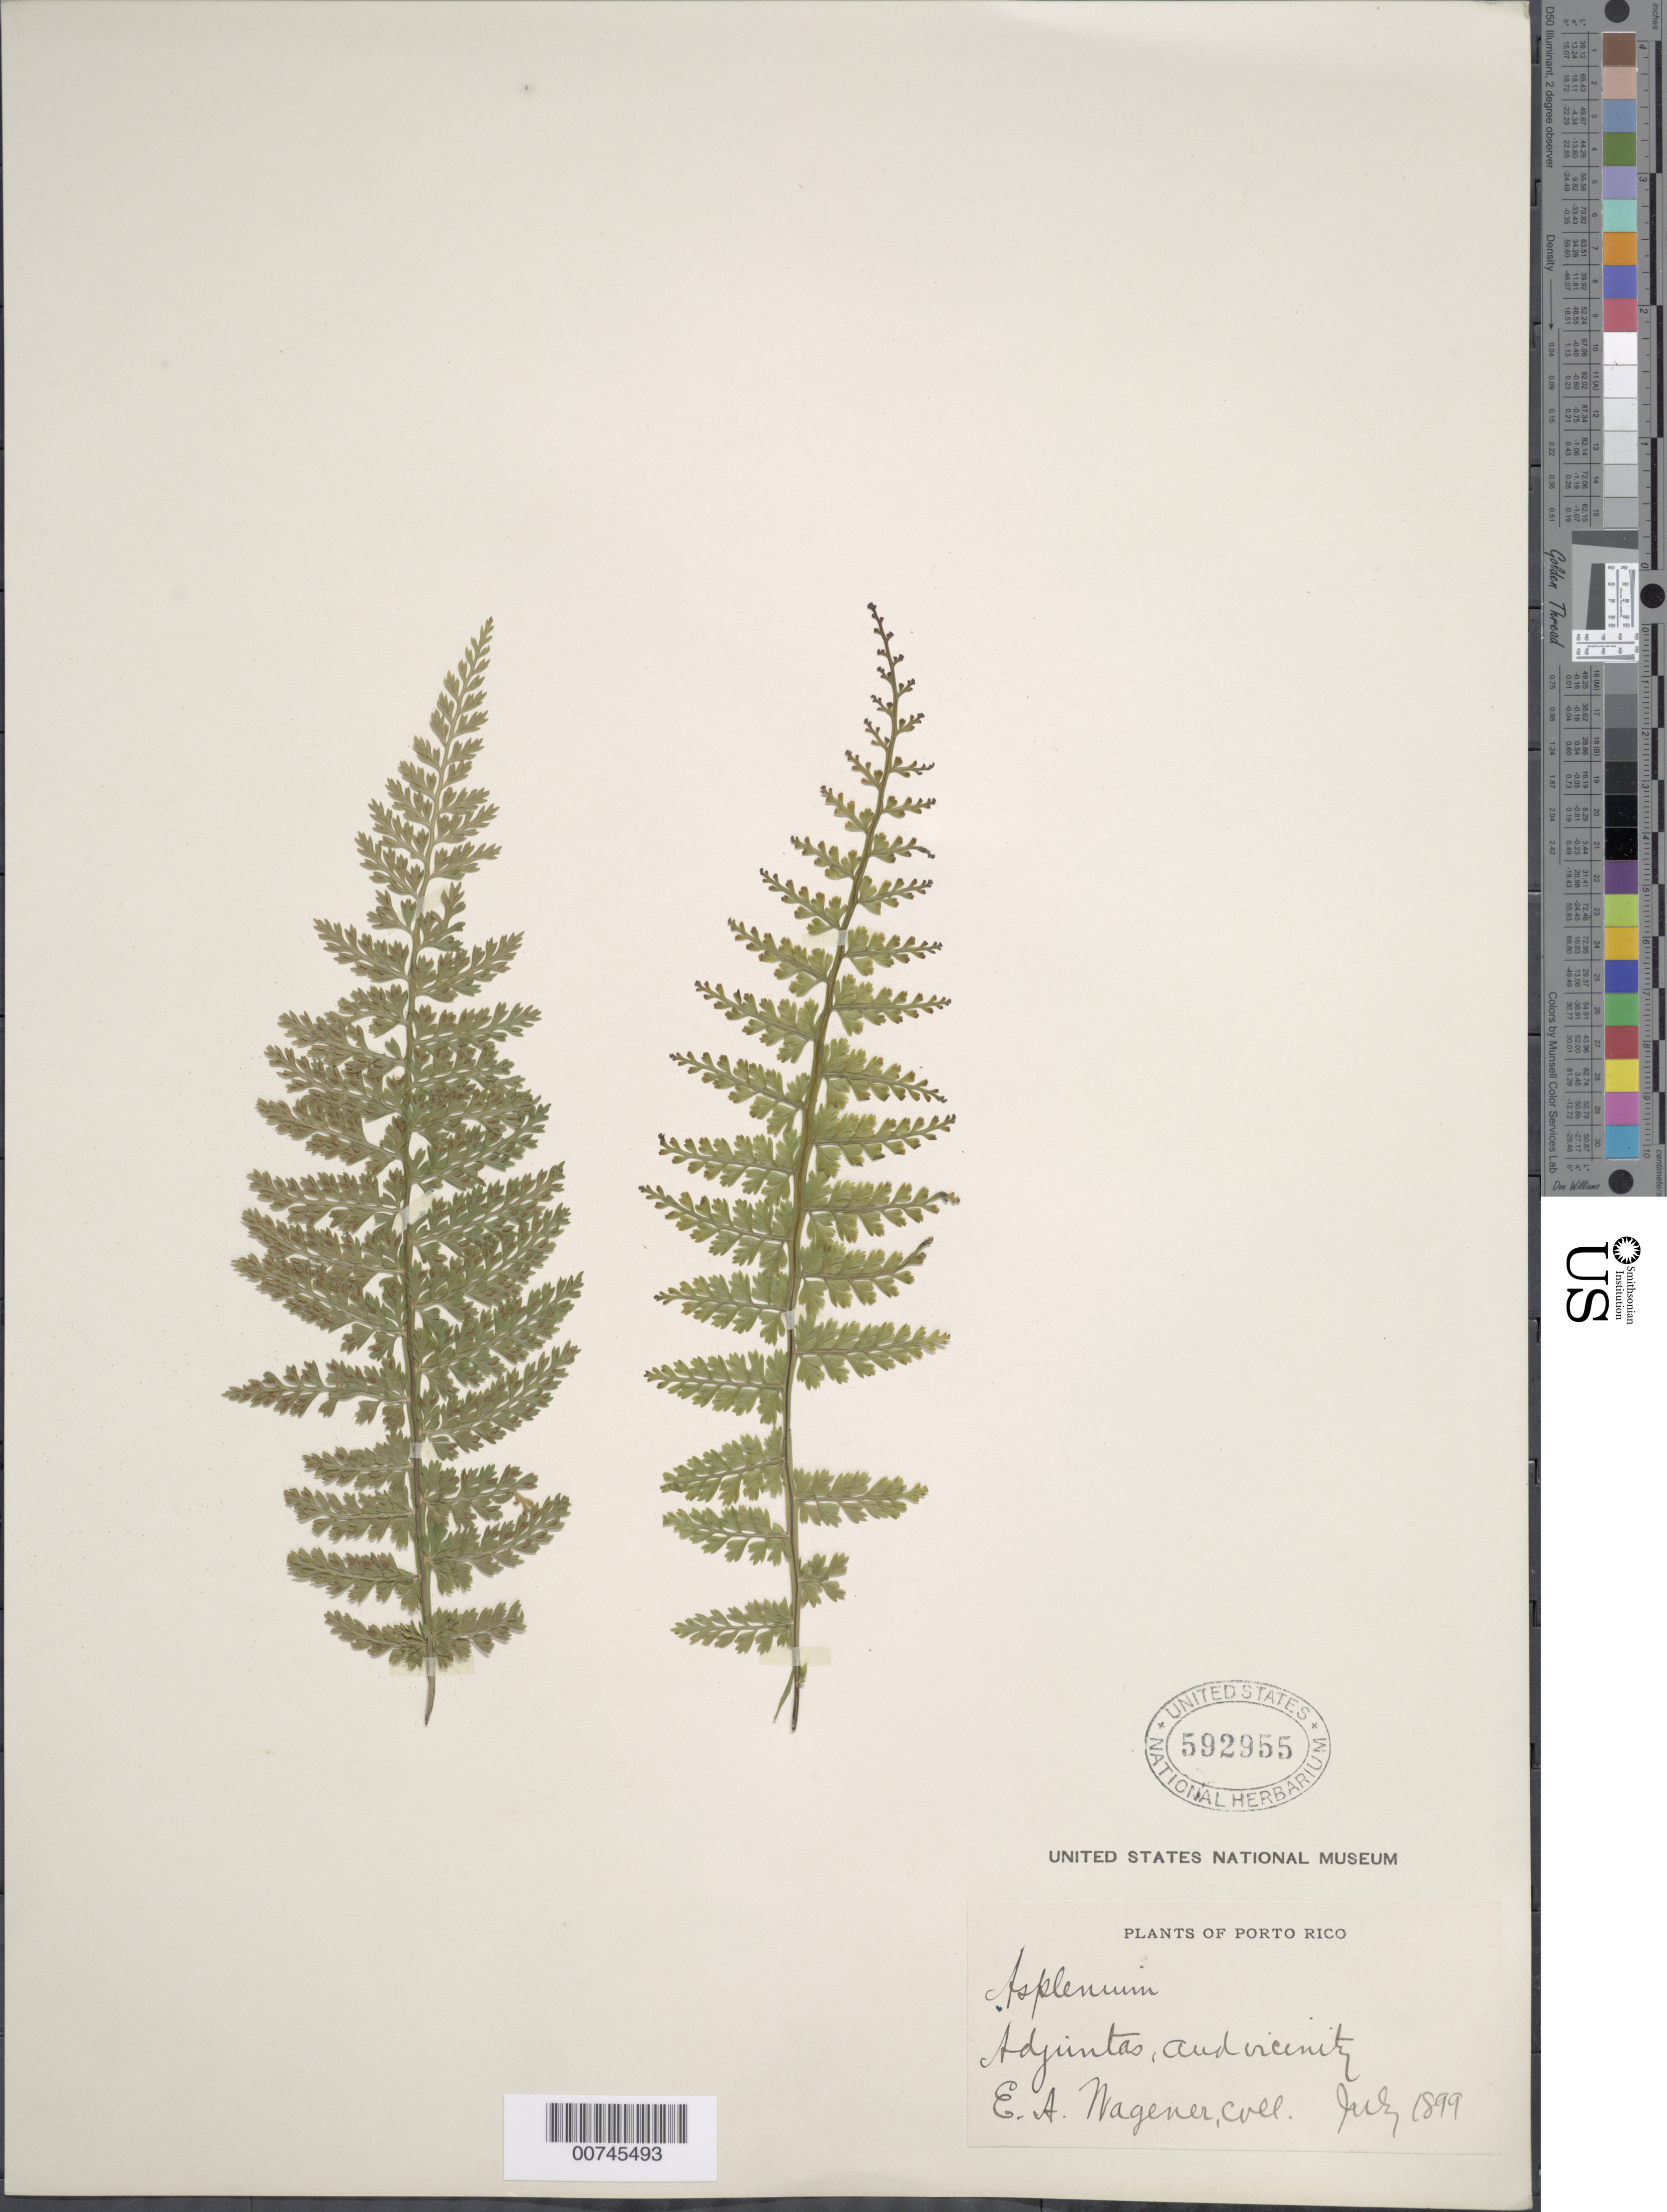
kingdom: Plantae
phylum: Tracheophyta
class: Polypodiopsida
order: Polypodiales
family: Aspleniaceae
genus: Asplenium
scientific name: Asplenium cristatum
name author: Lam.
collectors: E. Magener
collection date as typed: Jul 1899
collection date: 1899-07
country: Puerto Rico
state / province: Adjuntas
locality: Adjuntas, and vicinity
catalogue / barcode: US 592955